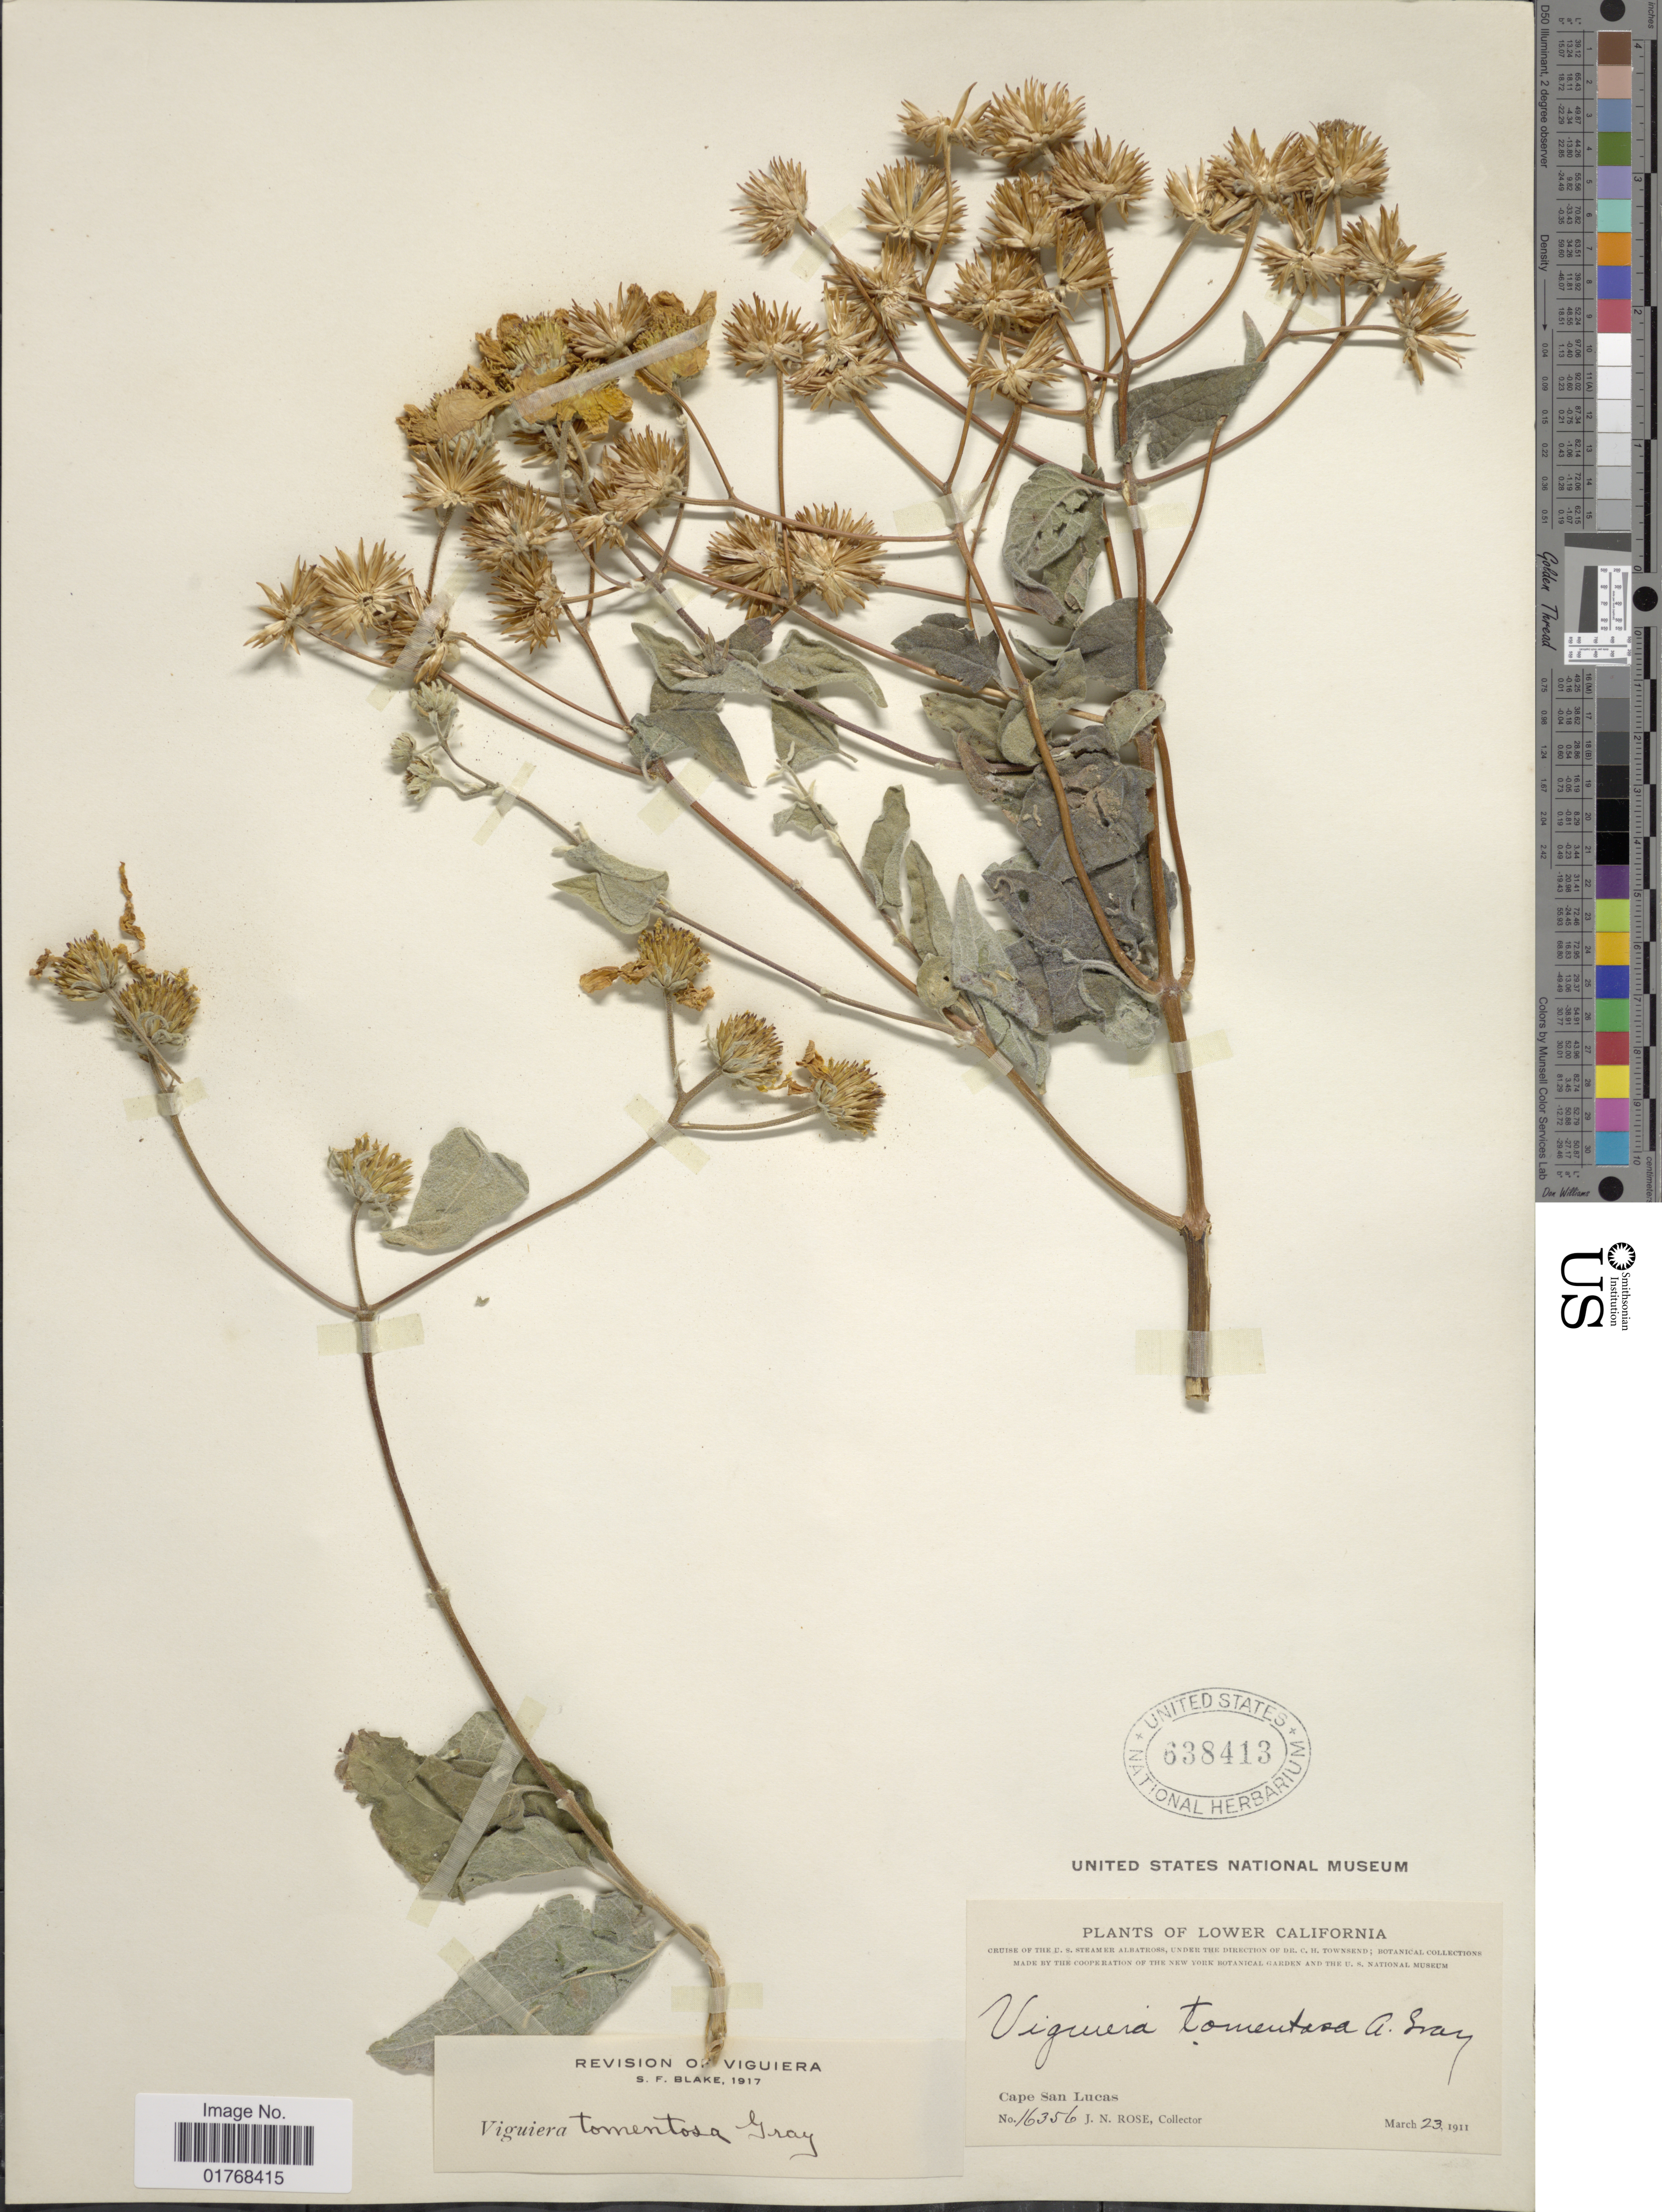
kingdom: Plantae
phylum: Tracheophyta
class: Magnoliopsida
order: Asterales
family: Asteraceae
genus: Viguiera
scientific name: Viguiera tomentosa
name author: A. Gray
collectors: J. N. Rose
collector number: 16356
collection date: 1911-03-23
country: Mexico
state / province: Baja California Sur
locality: Lower California. Cape San Lucas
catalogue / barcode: US 638413